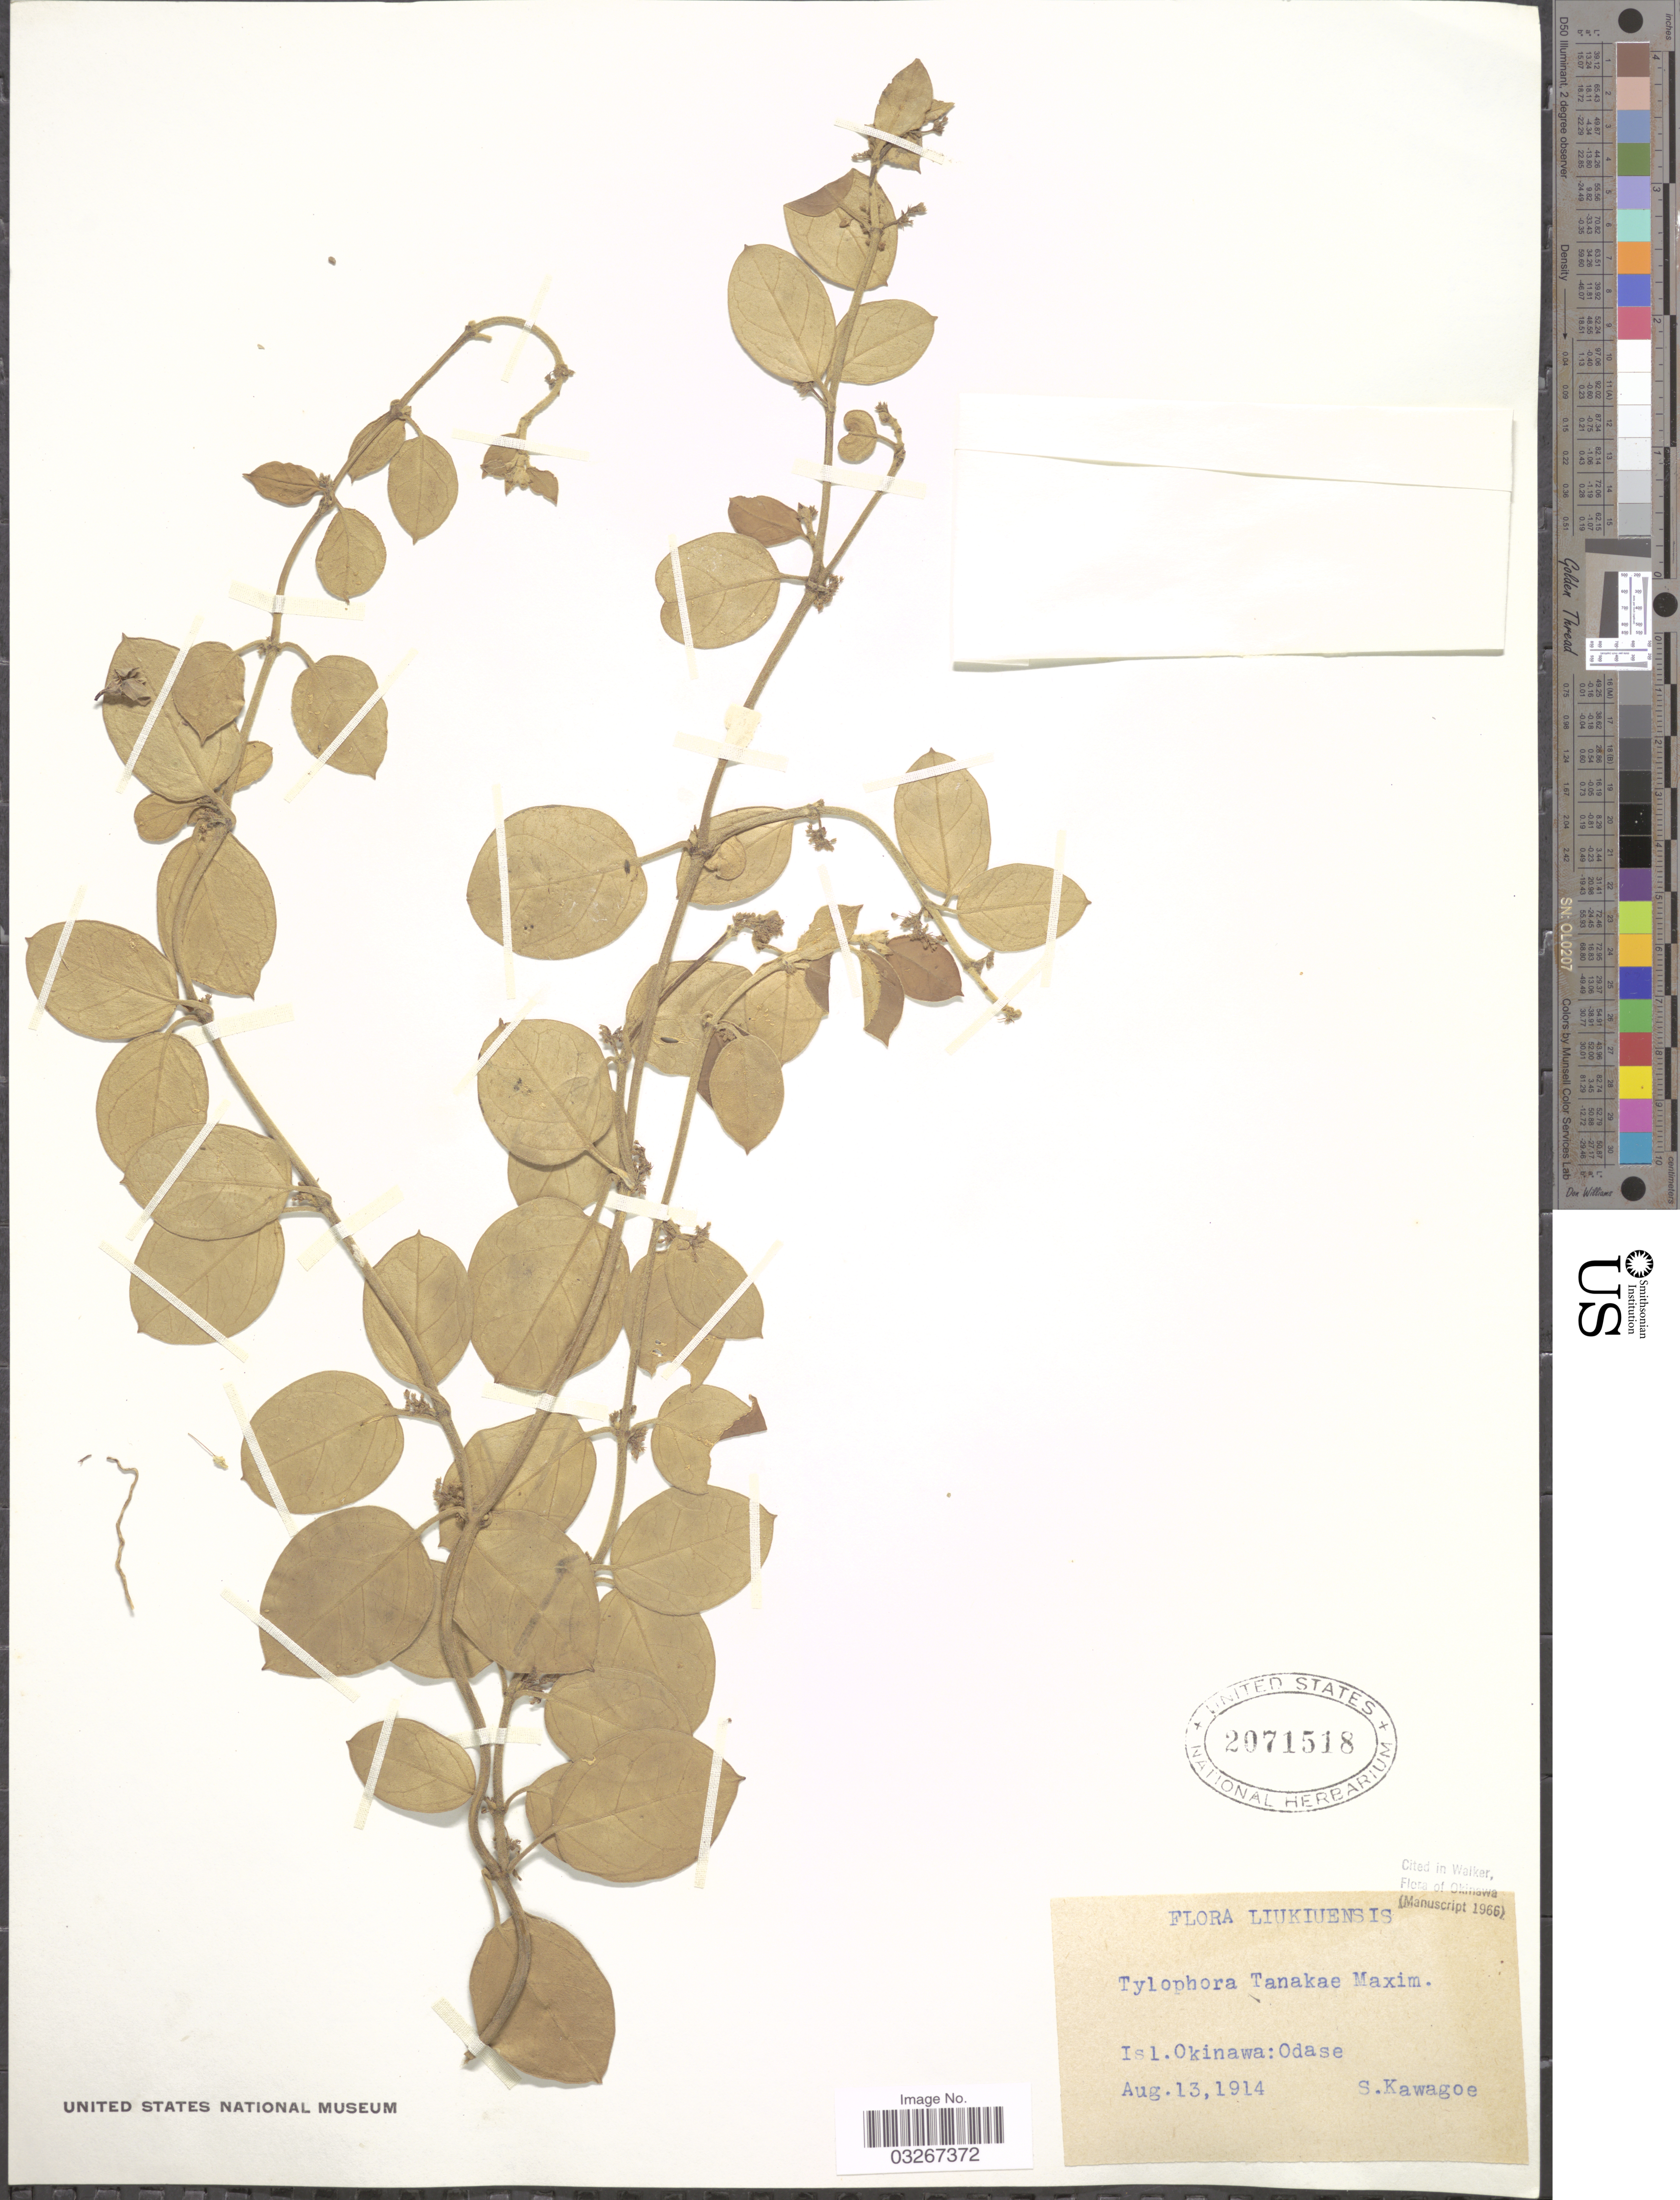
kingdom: Plantae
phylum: Tracheophyta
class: Magnoliopsida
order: Gentianales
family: Apocynaceae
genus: Tylophora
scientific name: Tylophora tanakae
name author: Maxim. ex Franch. & Sav.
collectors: S. Kawagoe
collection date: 1914-08-13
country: Japan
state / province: Okinawa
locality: Liukiuensis. Isl. Okinawa: Odase.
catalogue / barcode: US 2071518